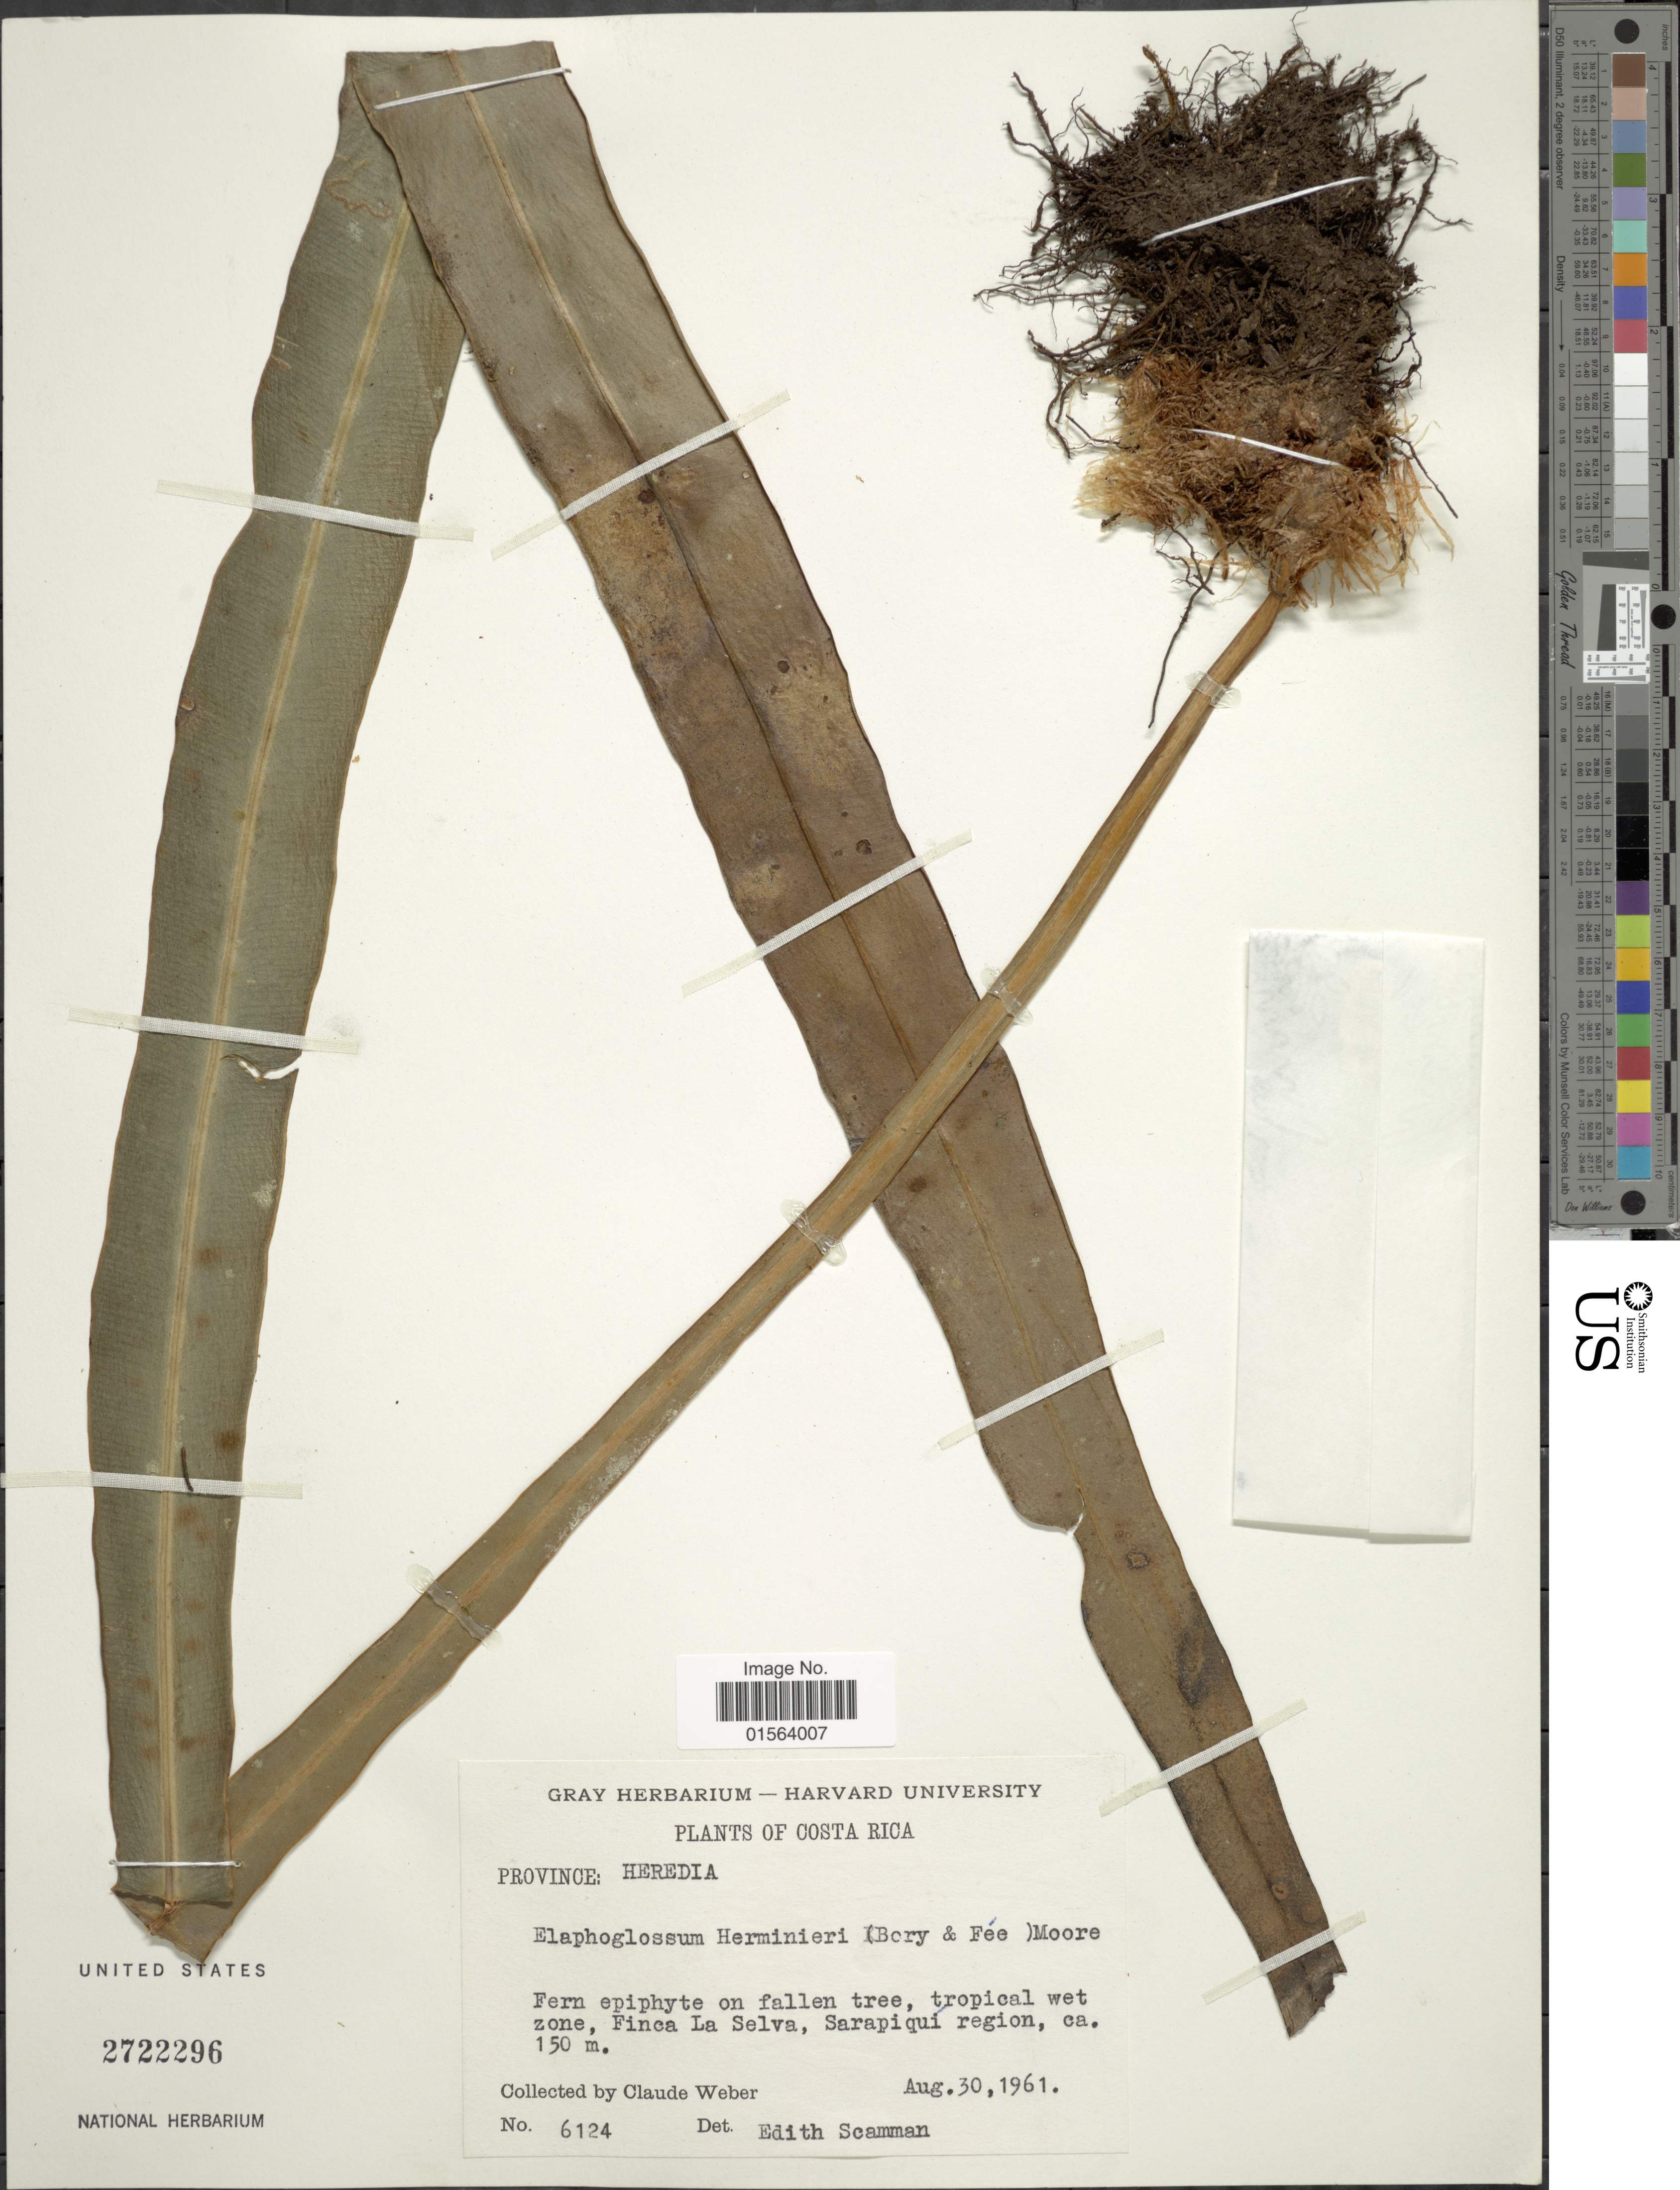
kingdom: Plantae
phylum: Tracheophyta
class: Polypodiopsida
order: Polypodiales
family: Dryopteridaceae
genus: Elaphoglossum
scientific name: Elaphoglossum herminieri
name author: (Bory & Fée) T. Moore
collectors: C. I. Weber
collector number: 6124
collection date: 1961-08-30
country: Costa Rica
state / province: Heredia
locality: Province Heredia, Finca La Selva, Sarapiqui region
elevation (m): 150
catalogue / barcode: US 2722296